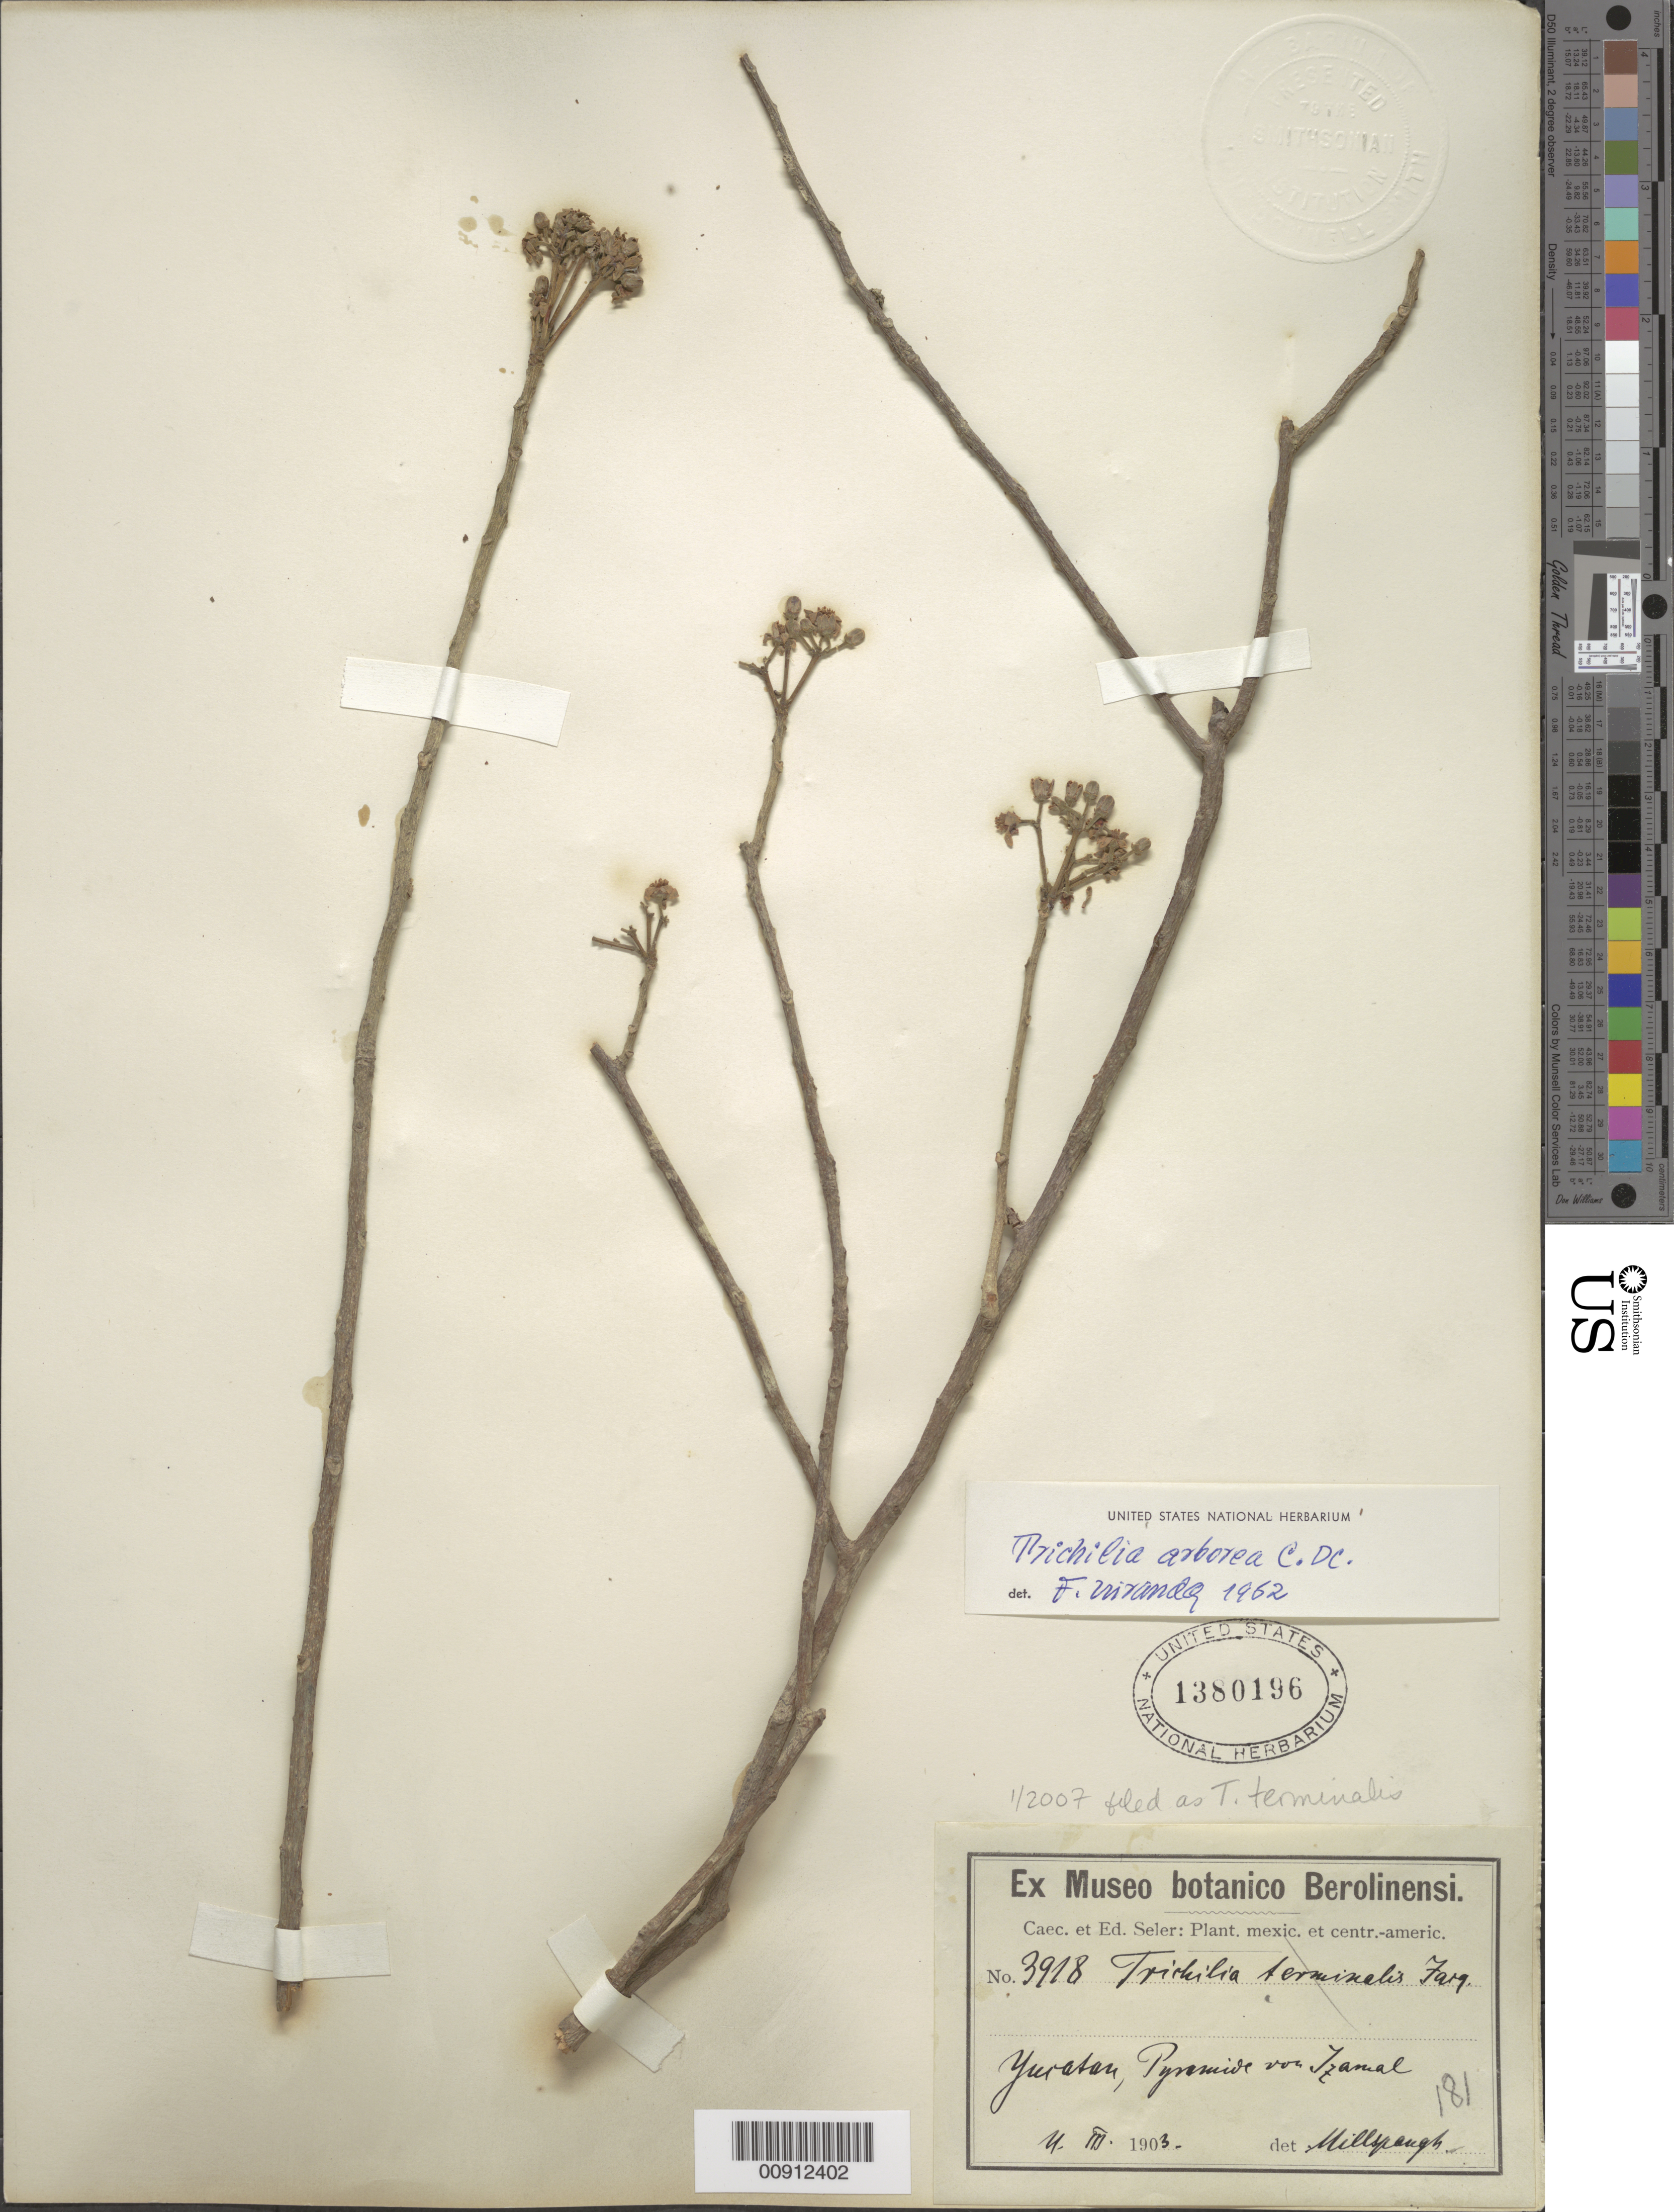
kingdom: Plantae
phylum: Tracheophyta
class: Magnoliopsida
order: Sapindales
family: Meliaceae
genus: Trichilia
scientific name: Trichilia terminalis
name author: Jacq.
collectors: C. Seler & E. G. Seler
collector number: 3918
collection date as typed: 04 Mar 1903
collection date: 1903-03-04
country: Mexico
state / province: Yucatán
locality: Yucatán, Pyramids von Izamal.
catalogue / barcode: US 1380196